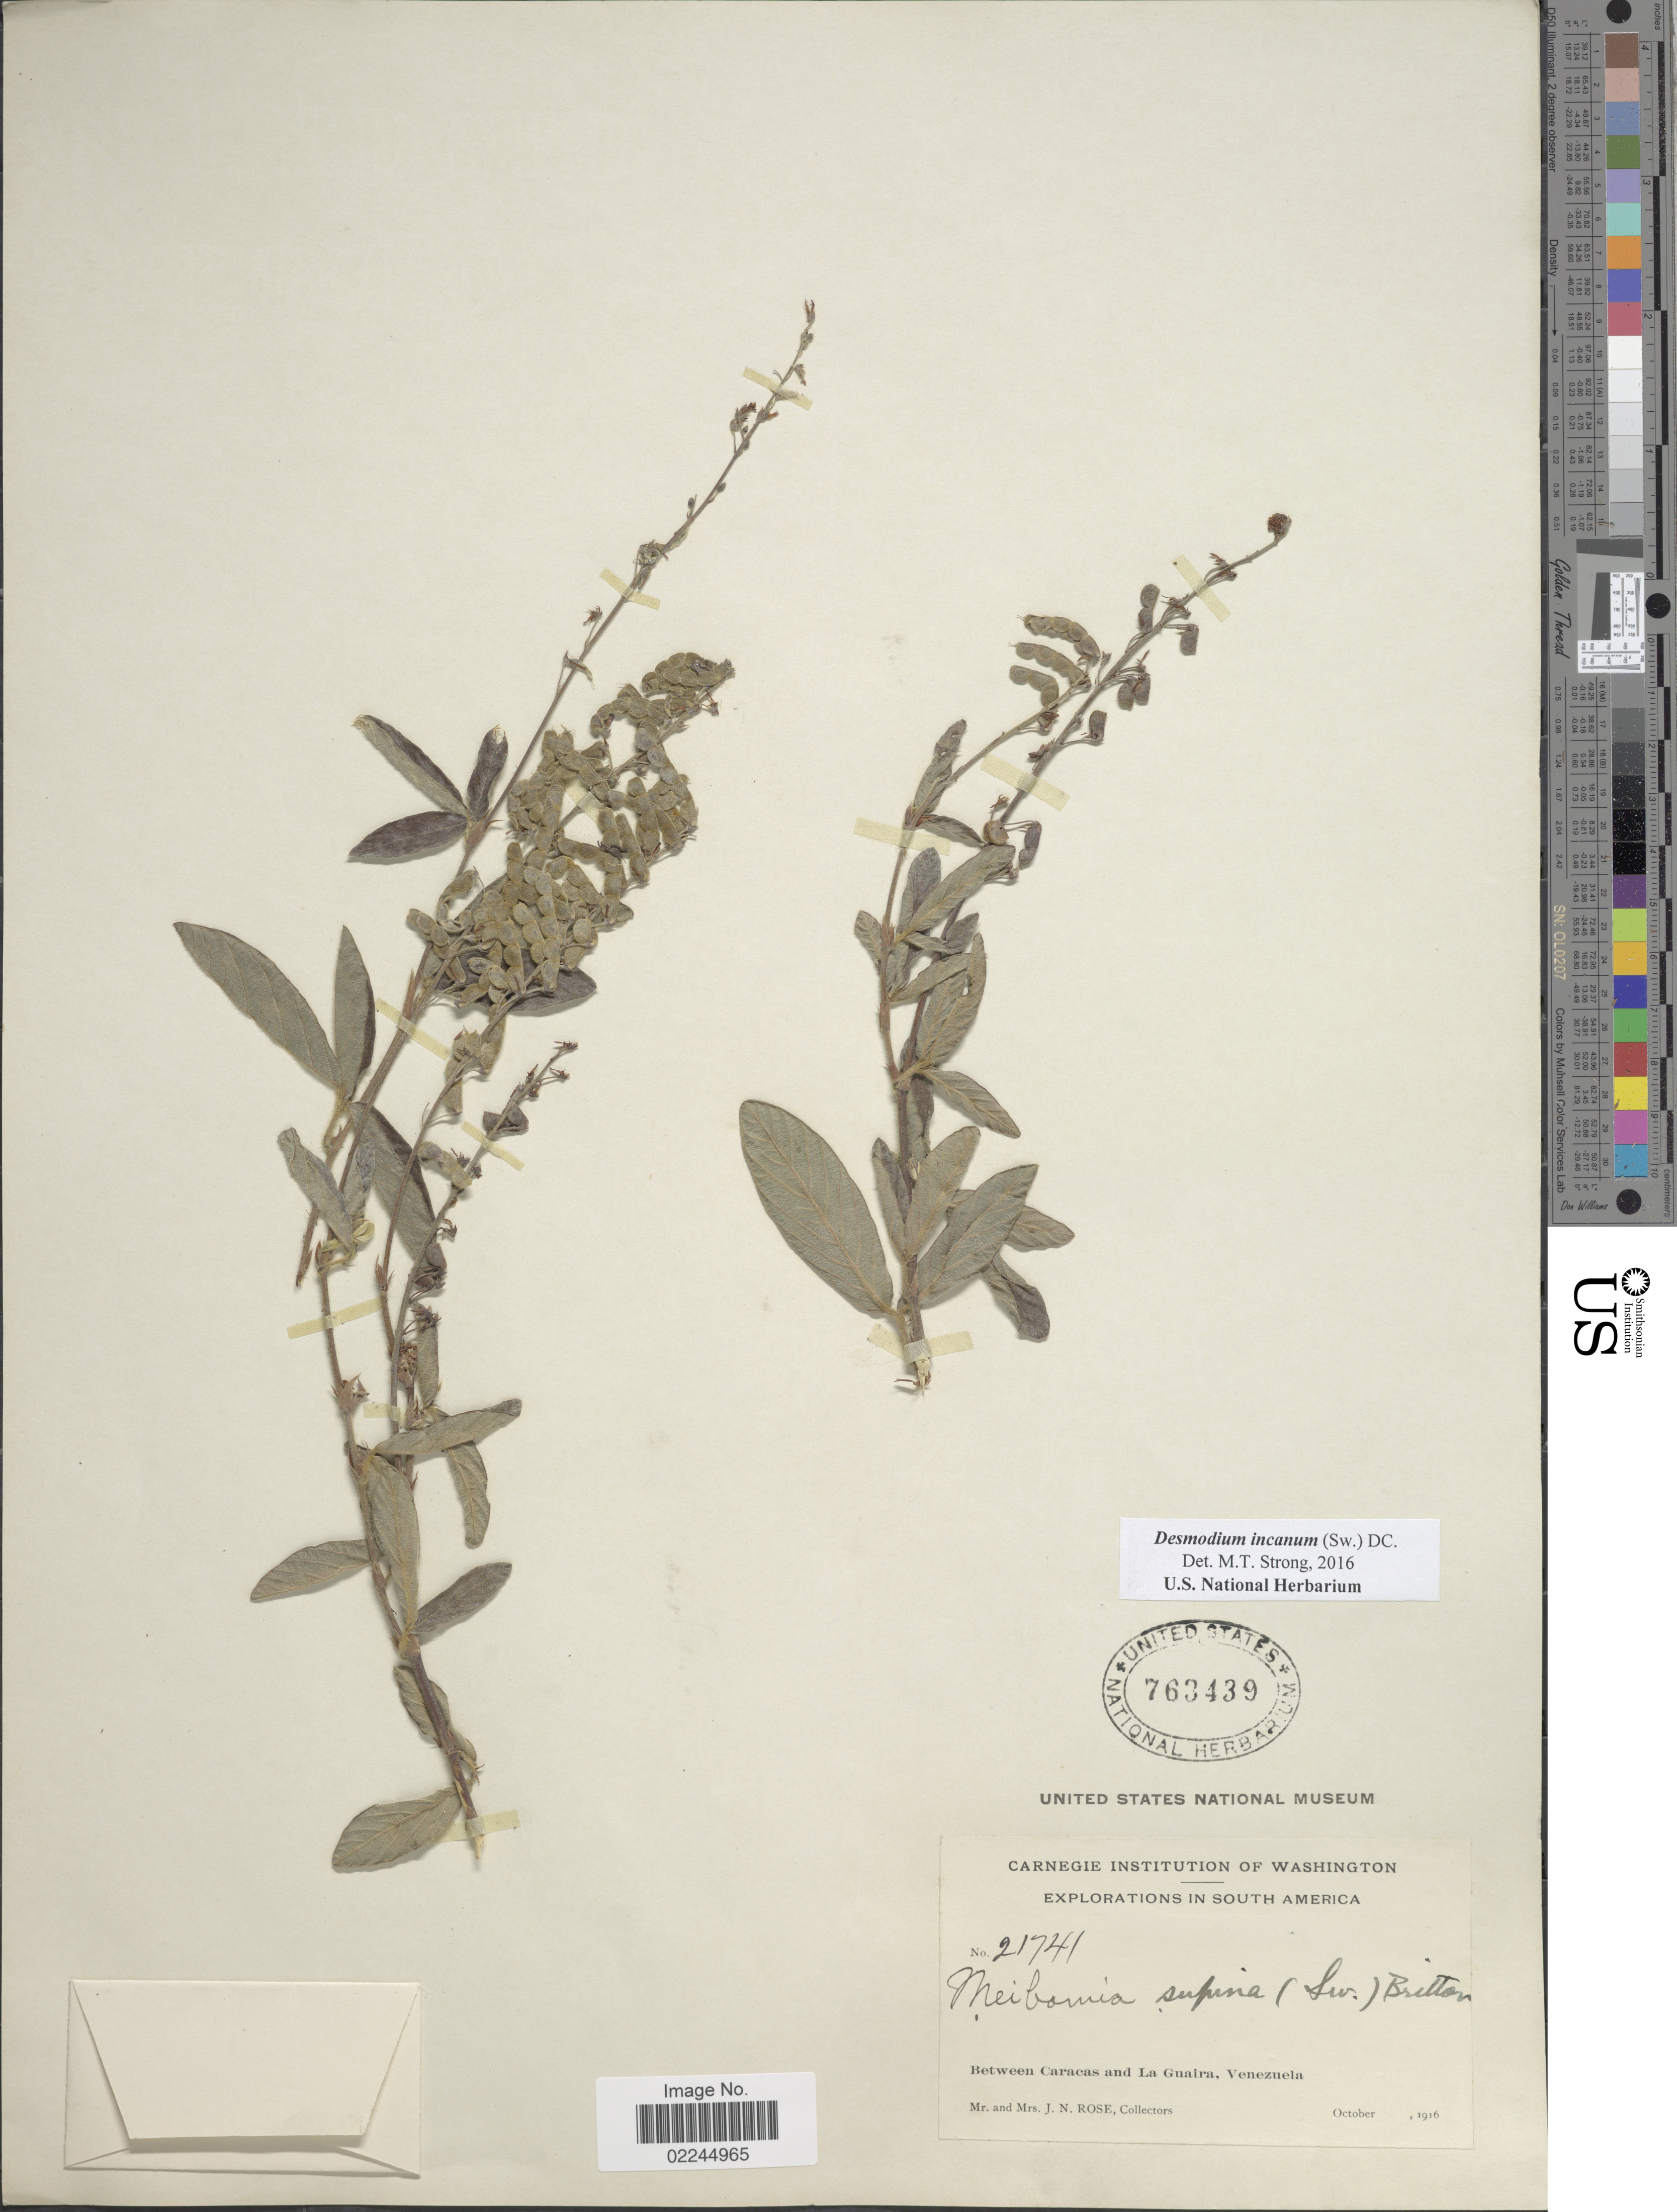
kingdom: Plantae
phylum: Tracheophyta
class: Magnoliopsida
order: Fabales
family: Fabaceae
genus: Desmodium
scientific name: Desmodium incanum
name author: (Sw.) DC.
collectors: J. N. Rose & L. B. Rose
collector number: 21741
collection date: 1916-10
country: Paraguay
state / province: Guaira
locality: Between Caracas and La Guaira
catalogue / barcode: US 763439